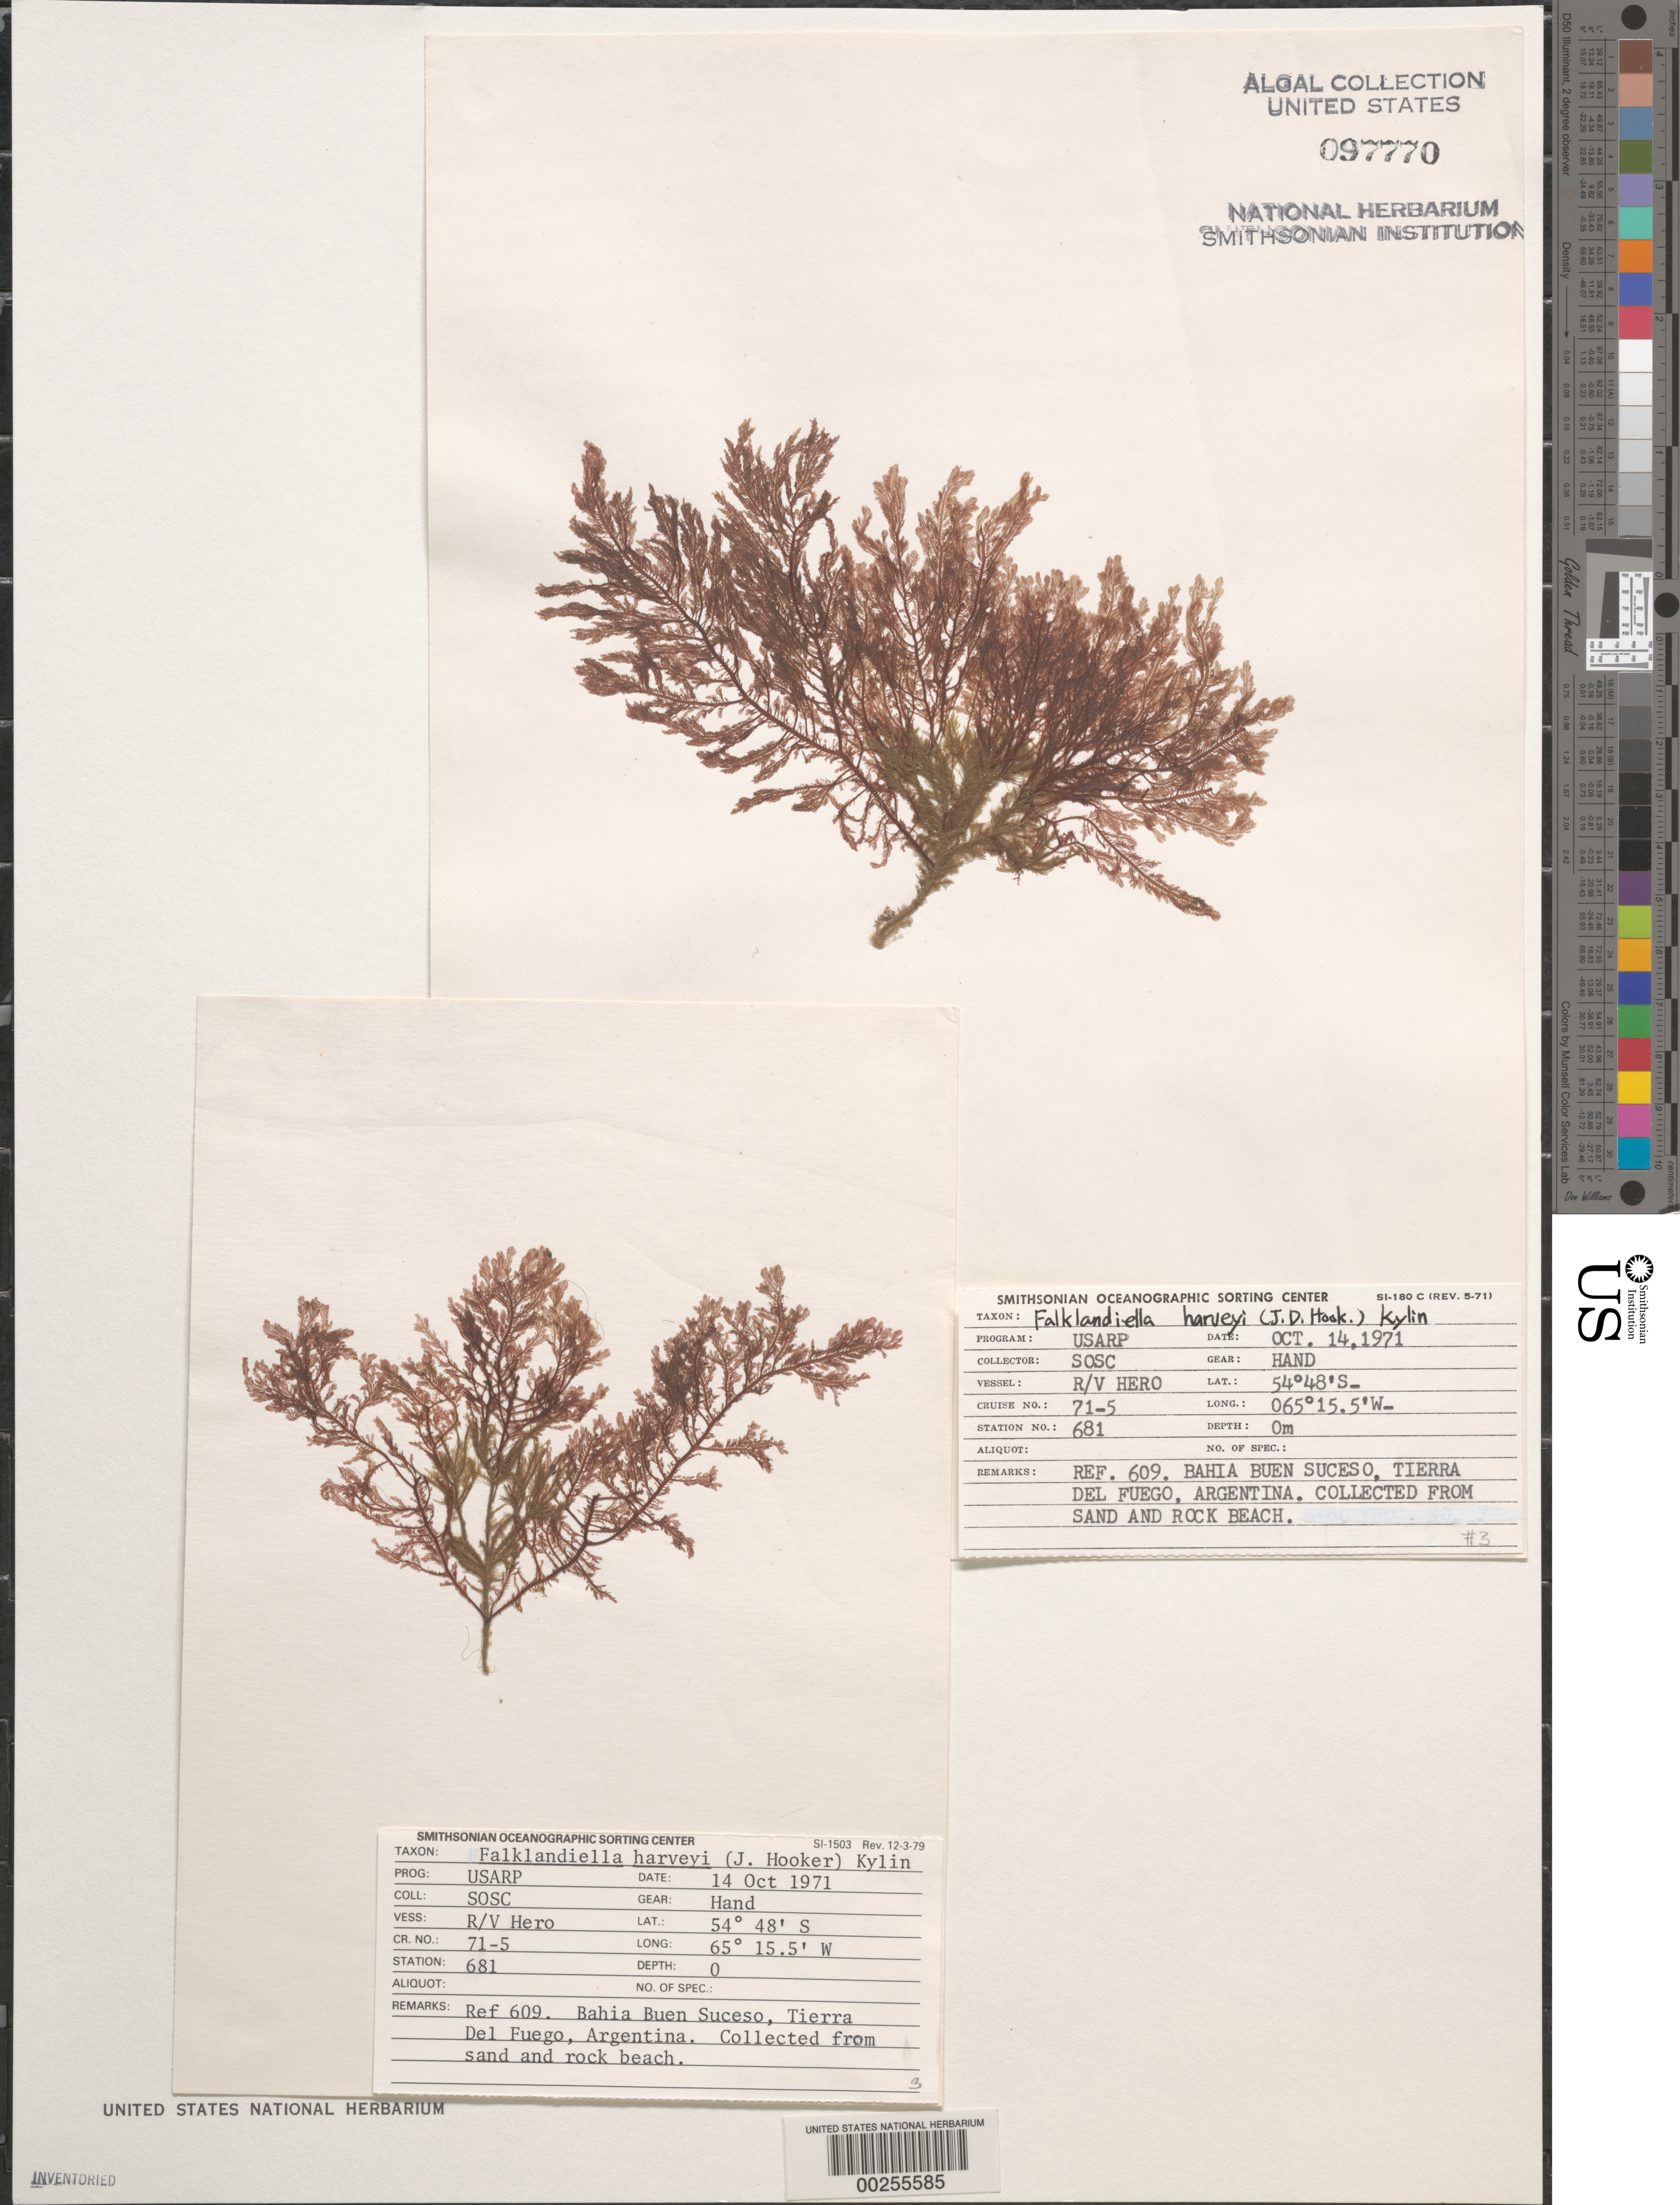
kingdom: Plantae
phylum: Rhodophyta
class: Florideophyceae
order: Ceramiales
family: Callithamniaceae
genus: Falklandiella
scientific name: Falklandiella harveyi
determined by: Moe, R. L.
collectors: SOSC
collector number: Station 681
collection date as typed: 14 Oct 1971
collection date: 1971-10-14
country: Argentina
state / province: Tierra del Fuego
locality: Bahia Buen Suceso, Tierra del Fuego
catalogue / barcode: US 97770